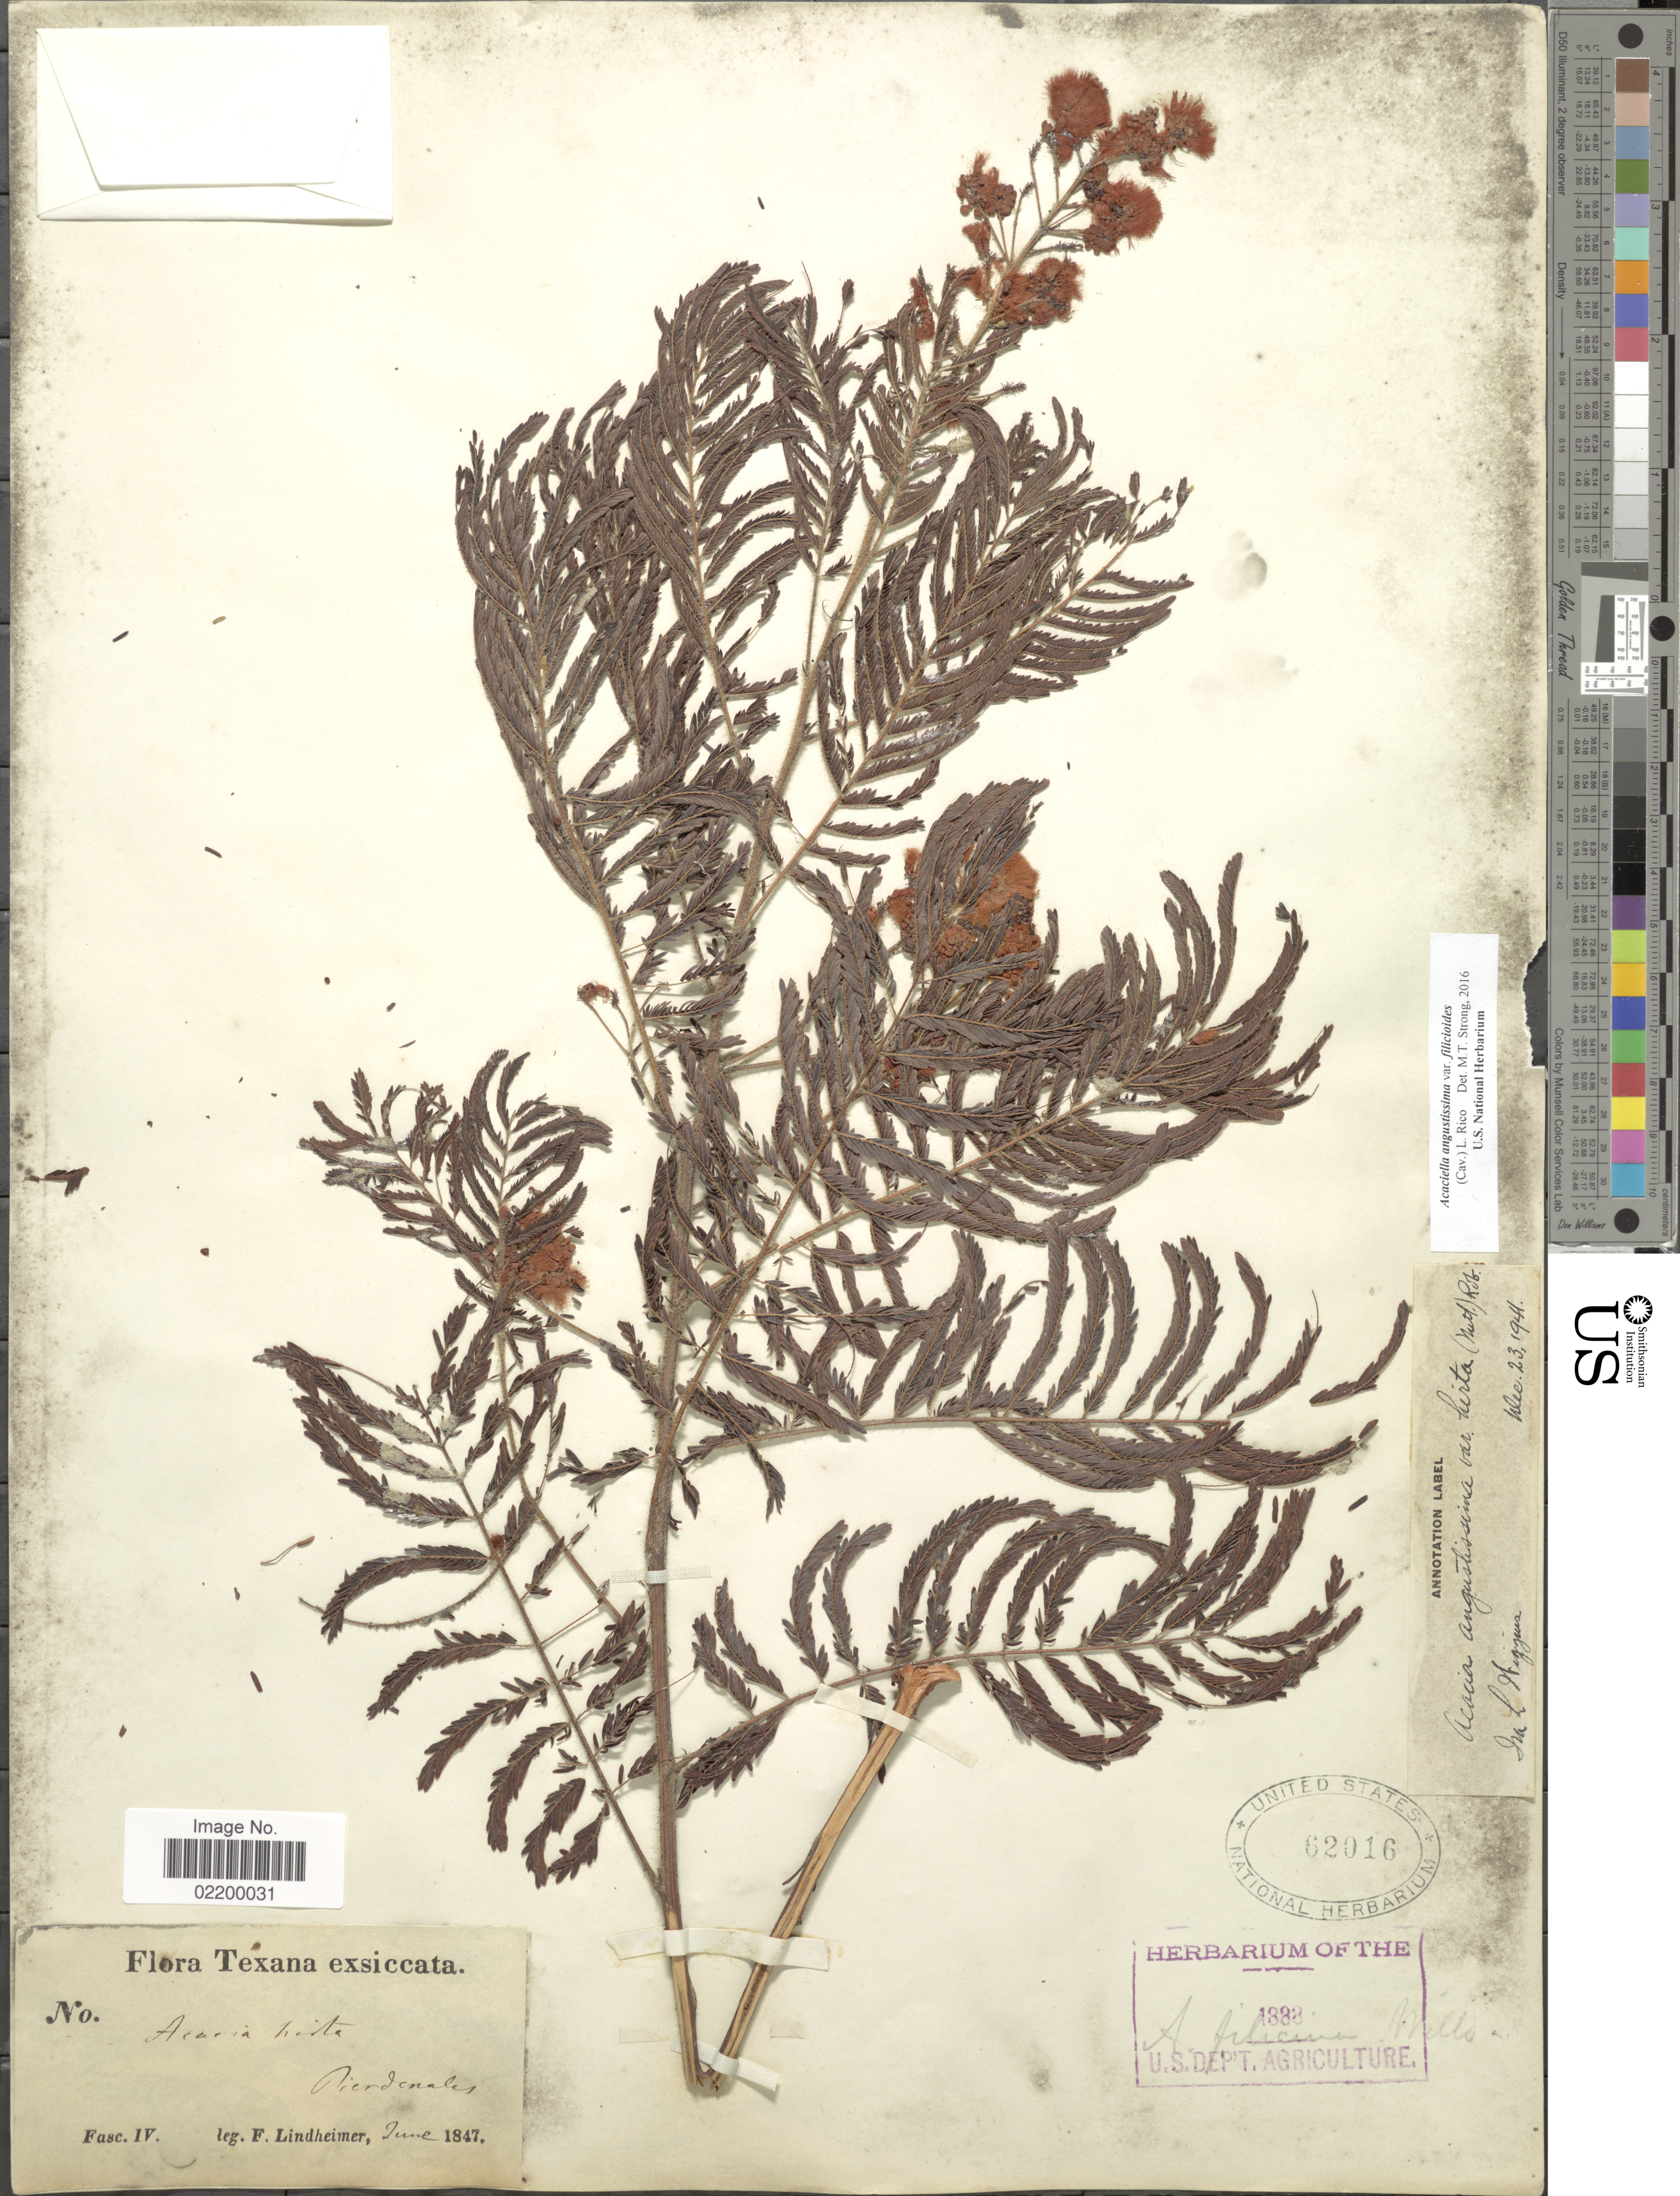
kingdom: Plantae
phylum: Tracheophyta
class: Magnoliopsida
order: Fabales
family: Fabaceae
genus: Acaciella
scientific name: Acaciella angustissima var. filicioides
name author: (Cav.) L. Rico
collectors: F. Lindheimer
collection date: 1847-06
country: United States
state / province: Texas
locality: Texana.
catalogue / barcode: US 62016